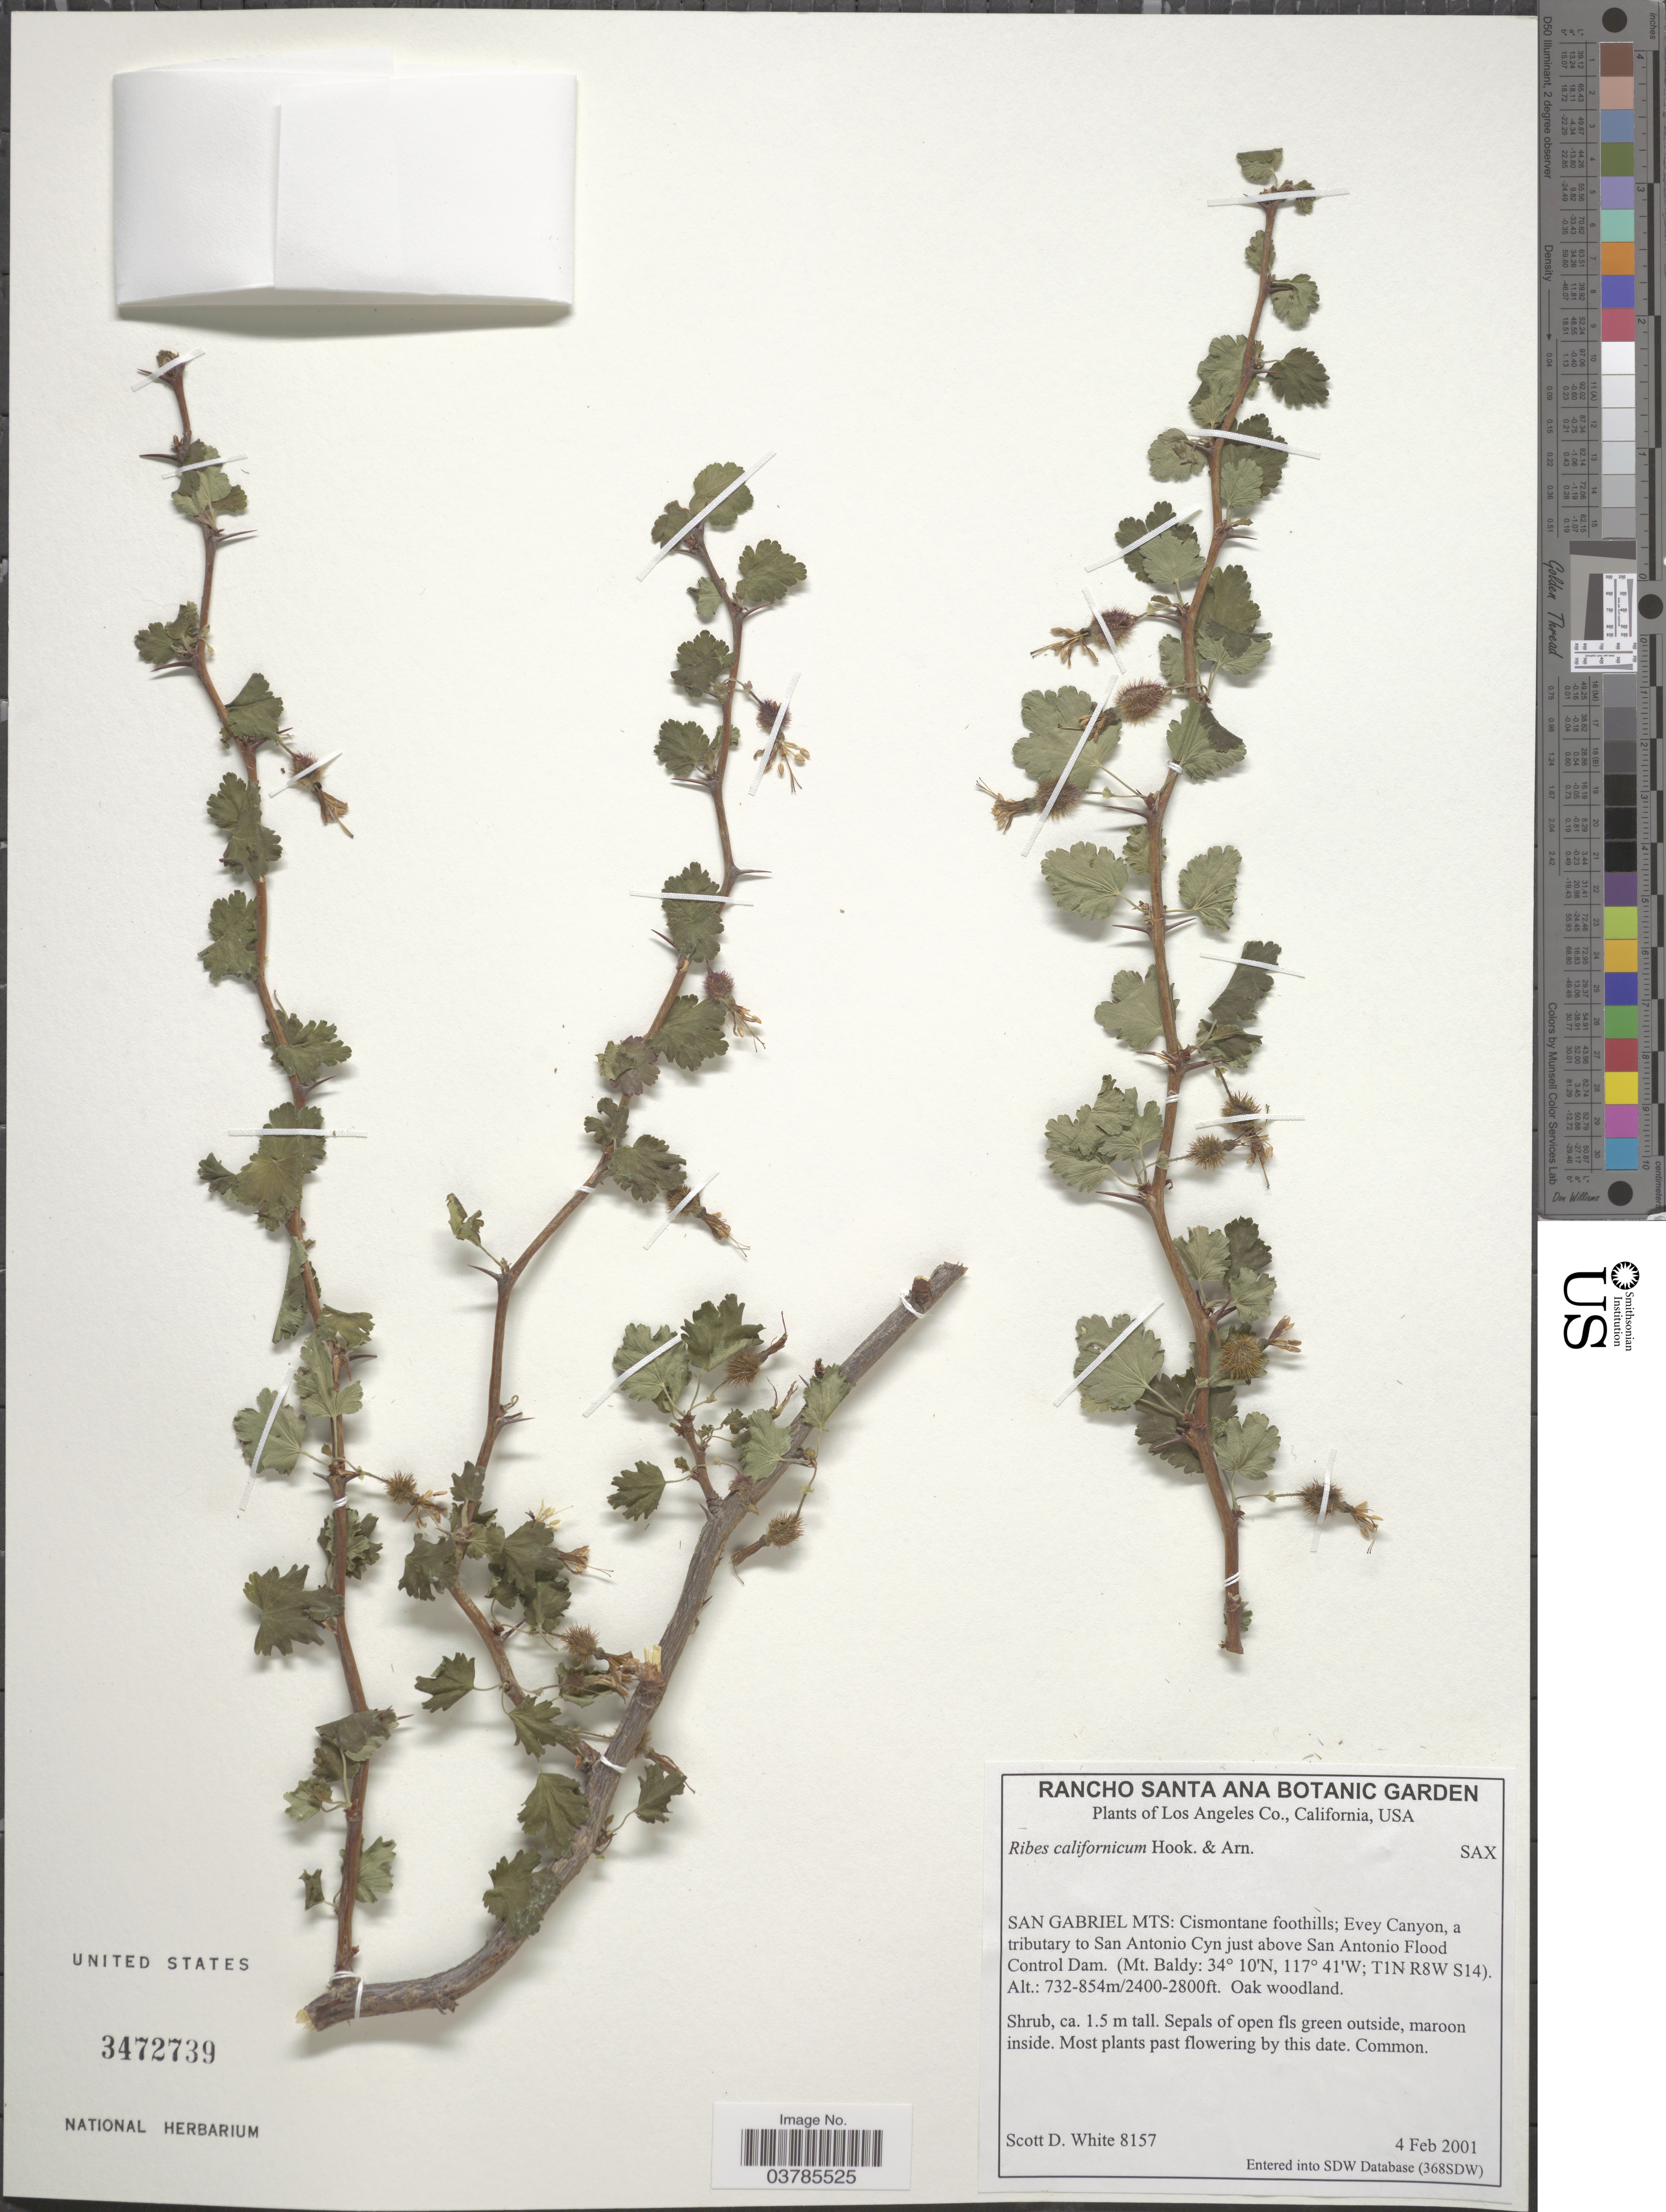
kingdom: Plantae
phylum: Tracheophyta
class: Magnoliopsida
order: Saxifragales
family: Grossulariaceae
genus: Ribes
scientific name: Ribes californicum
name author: Hook. & Arn.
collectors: S. White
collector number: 8157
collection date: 2001-02-04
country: United States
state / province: California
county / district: Los Angeles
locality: Los Angeles Co. San Gabriel Mts: Cismontane foothills; Evey Canyon, a tributary to San Antonio Cyn just above San Antonio Flood Control Dam (Mt. Baldy: T1N R8W S14).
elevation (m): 732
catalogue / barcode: US 3472739